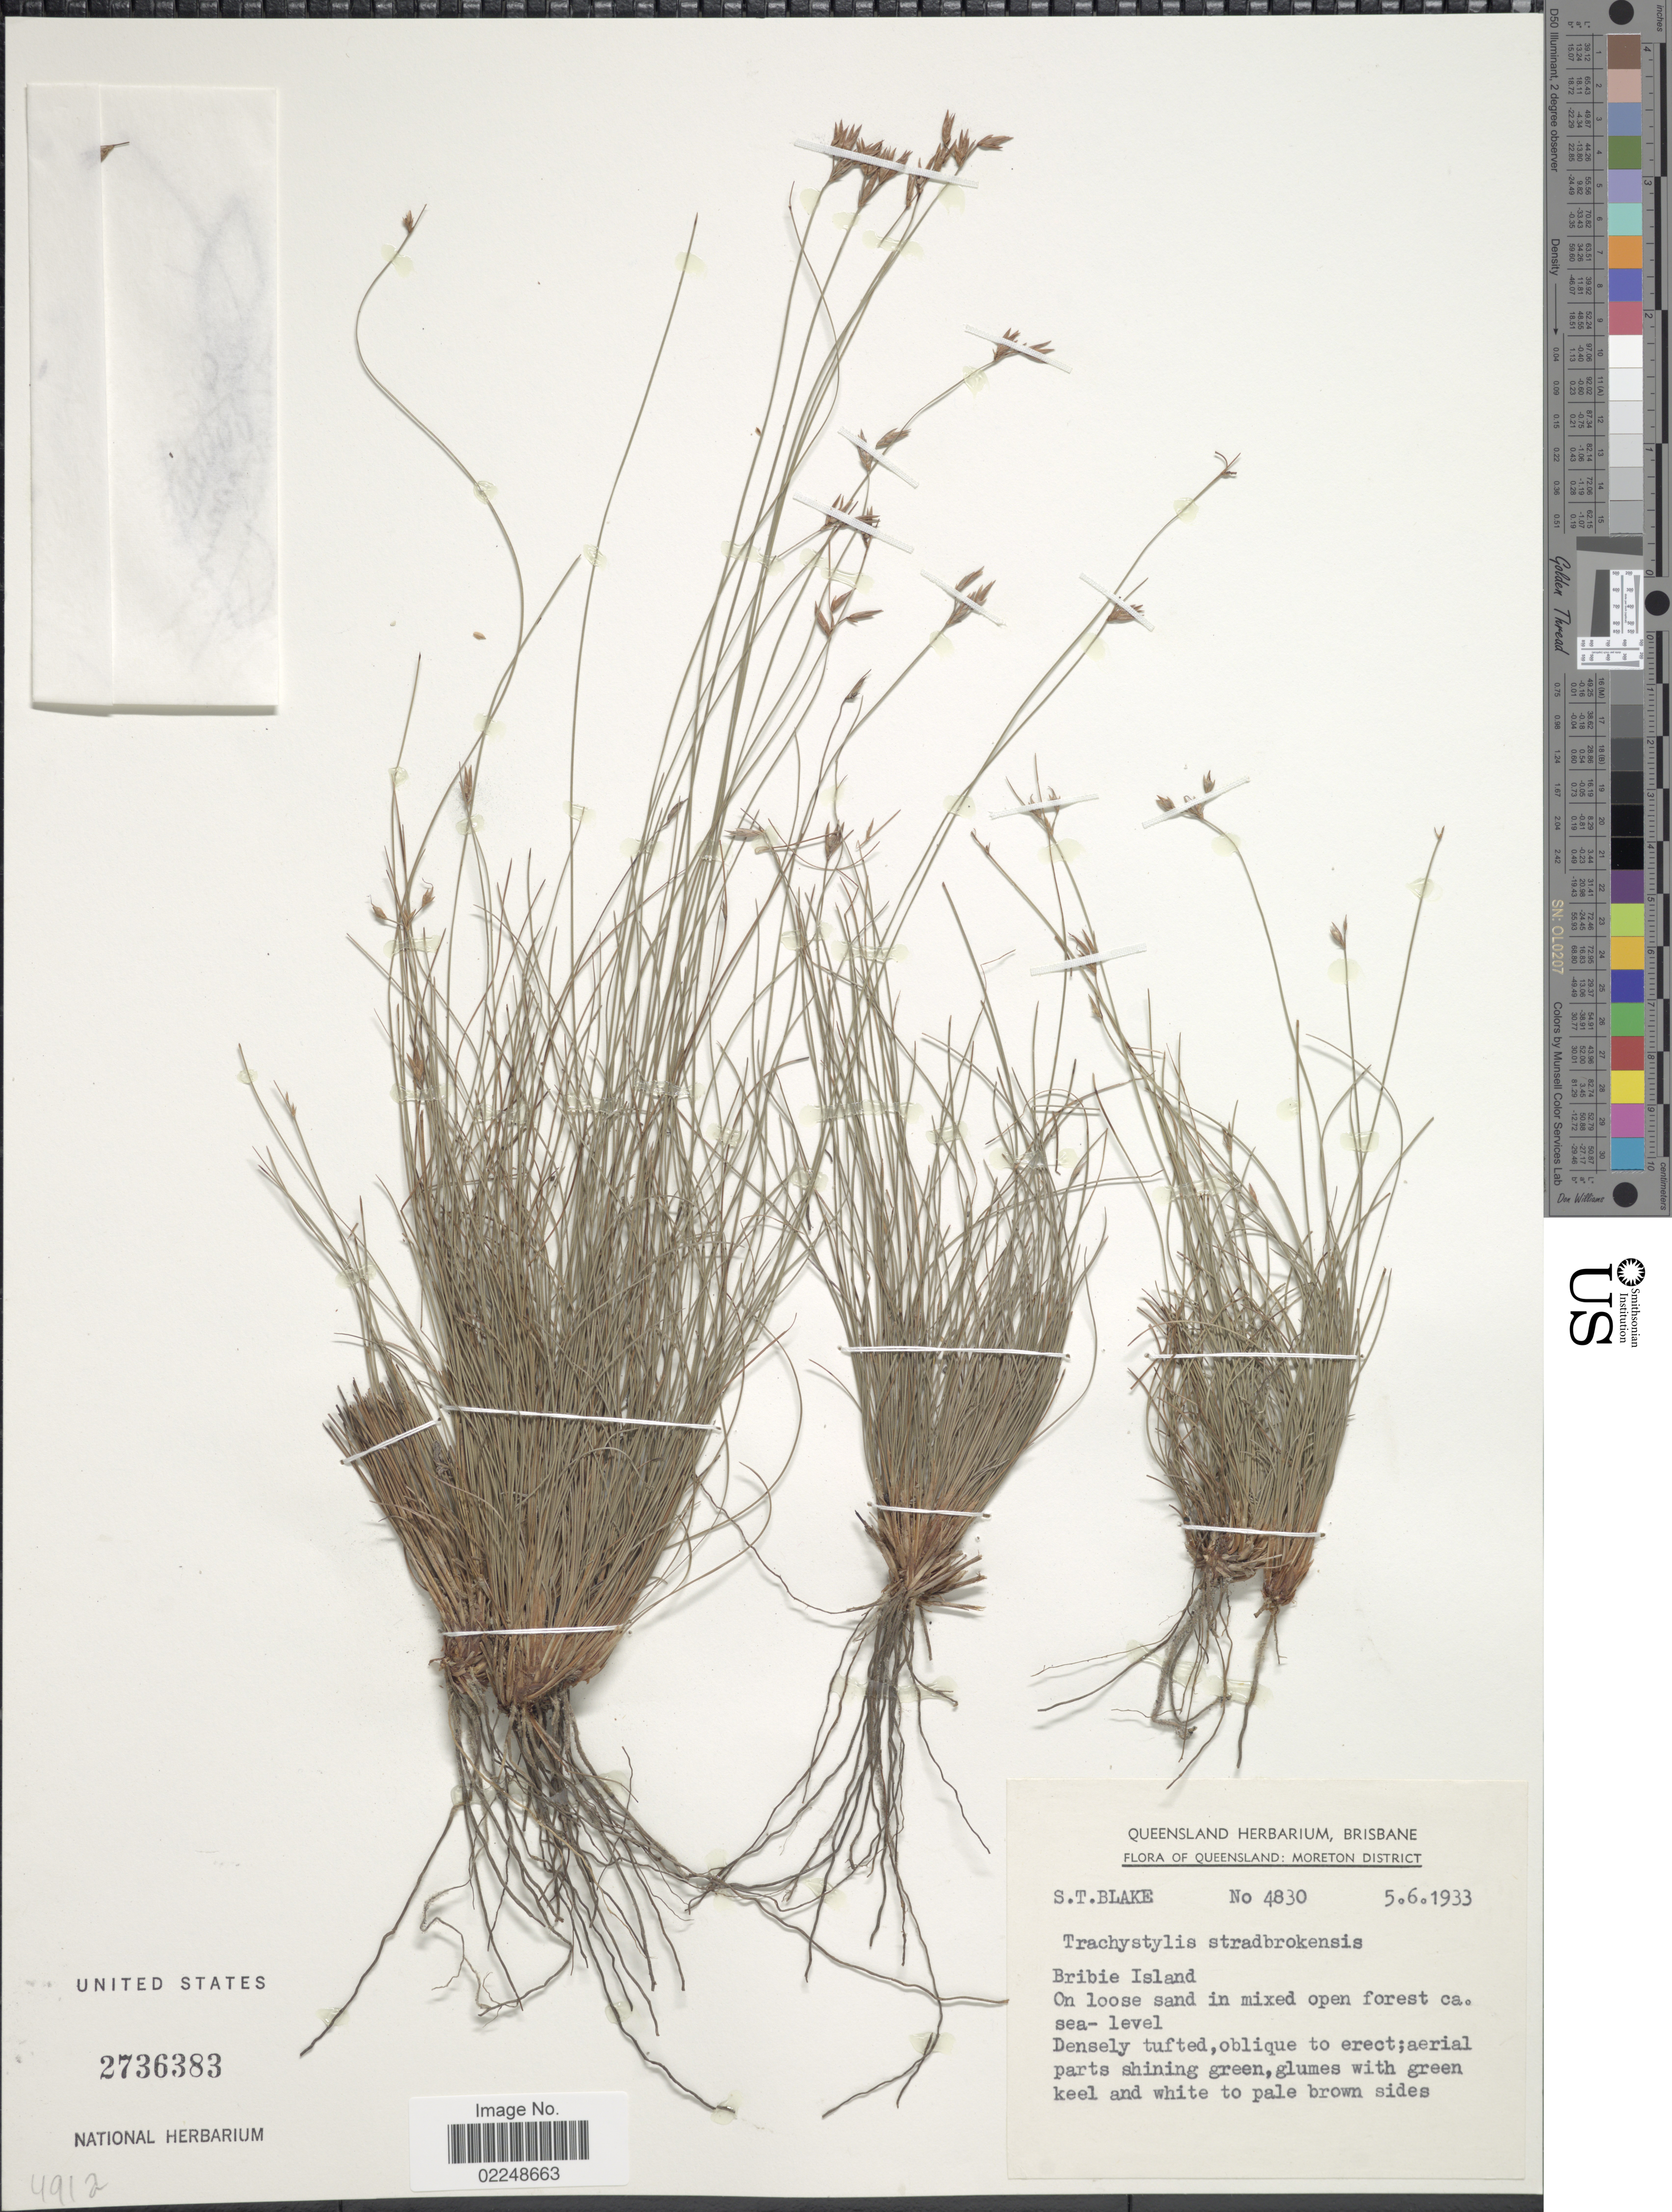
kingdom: Plantae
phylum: Tracheophyta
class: Liliopsida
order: Poales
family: Cyperaceae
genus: Trachystylis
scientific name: Trachystylis stradbrokensis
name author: (Domin) Kük.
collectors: S. T. Blake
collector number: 4830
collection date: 1933-06-05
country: Australia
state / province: Queensland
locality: Moreton District, Bribie Island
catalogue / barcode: US 2736383